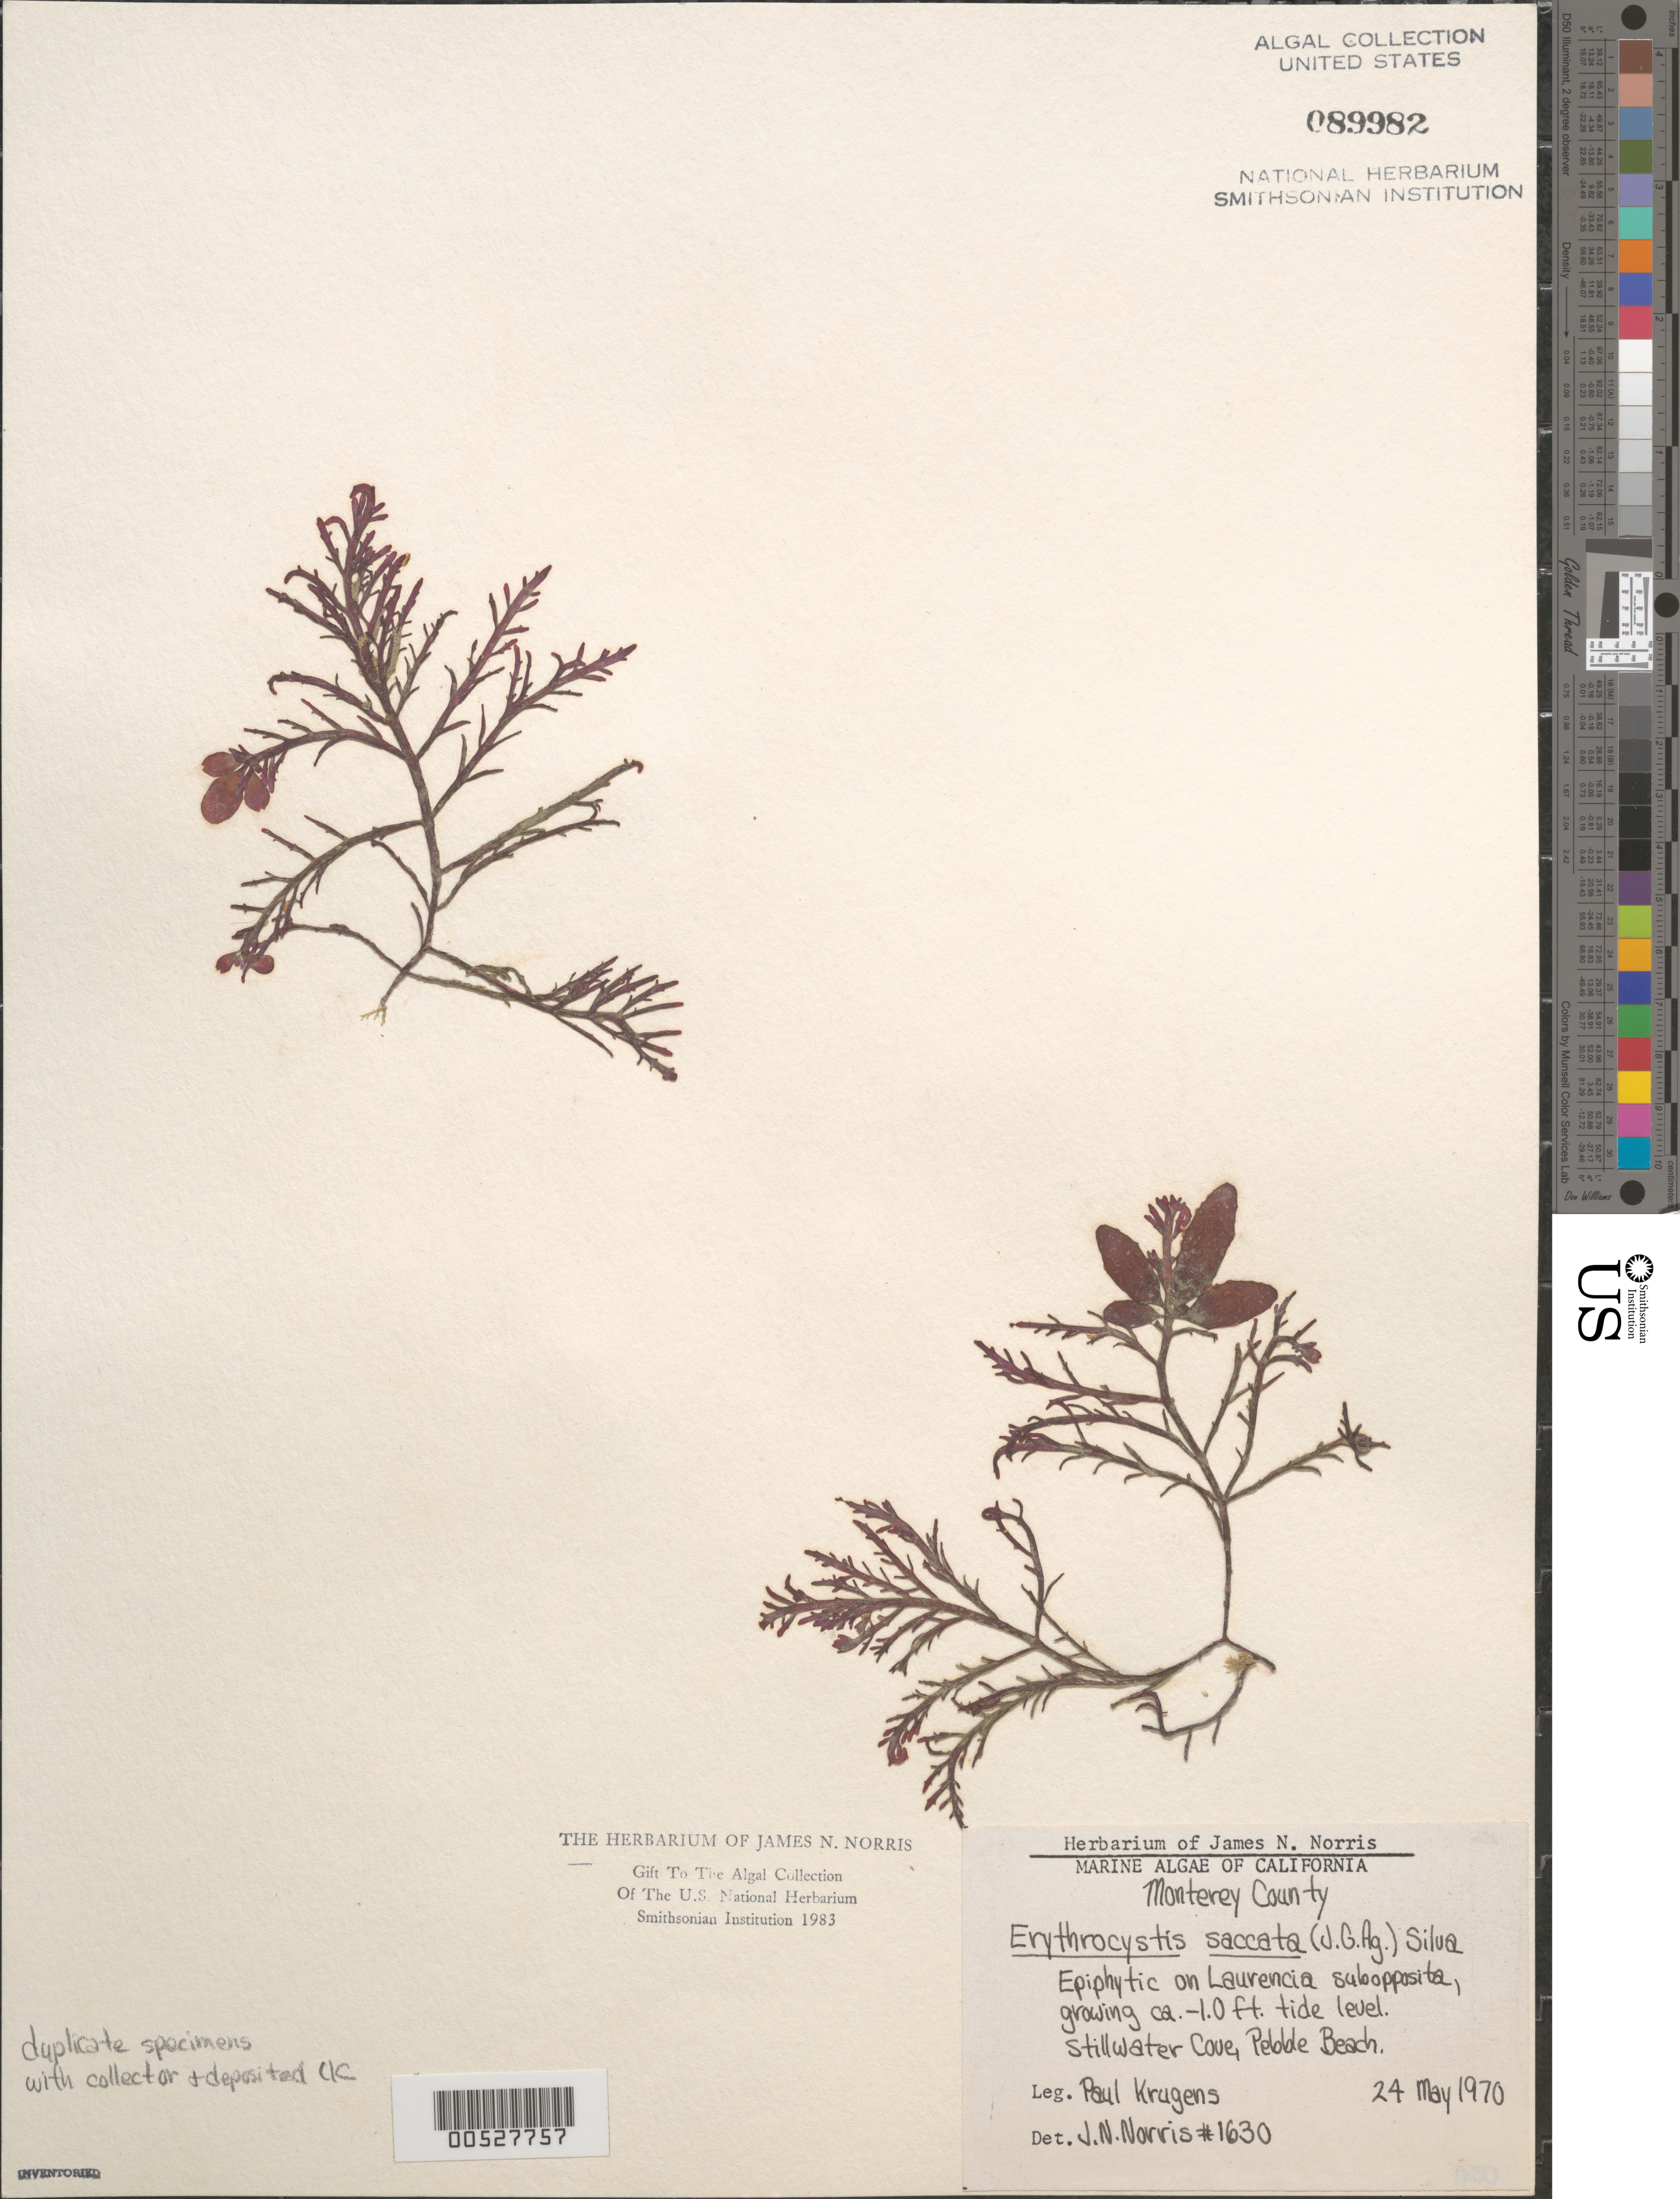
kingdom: Plantae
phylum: Rhodophyta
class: Florideophyceae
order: Ceramiales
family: Rhodomelaceae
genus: Erythrocystis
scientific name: Erythrocystis saccata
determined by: Norris, James N.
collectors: P. Krugens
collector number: JN-1630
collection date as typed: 24 May 1970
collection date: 1970-05-24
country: United States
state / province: California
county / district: Monterey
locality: Pebble Beach, Stillwater Cove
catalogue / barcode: US 89982